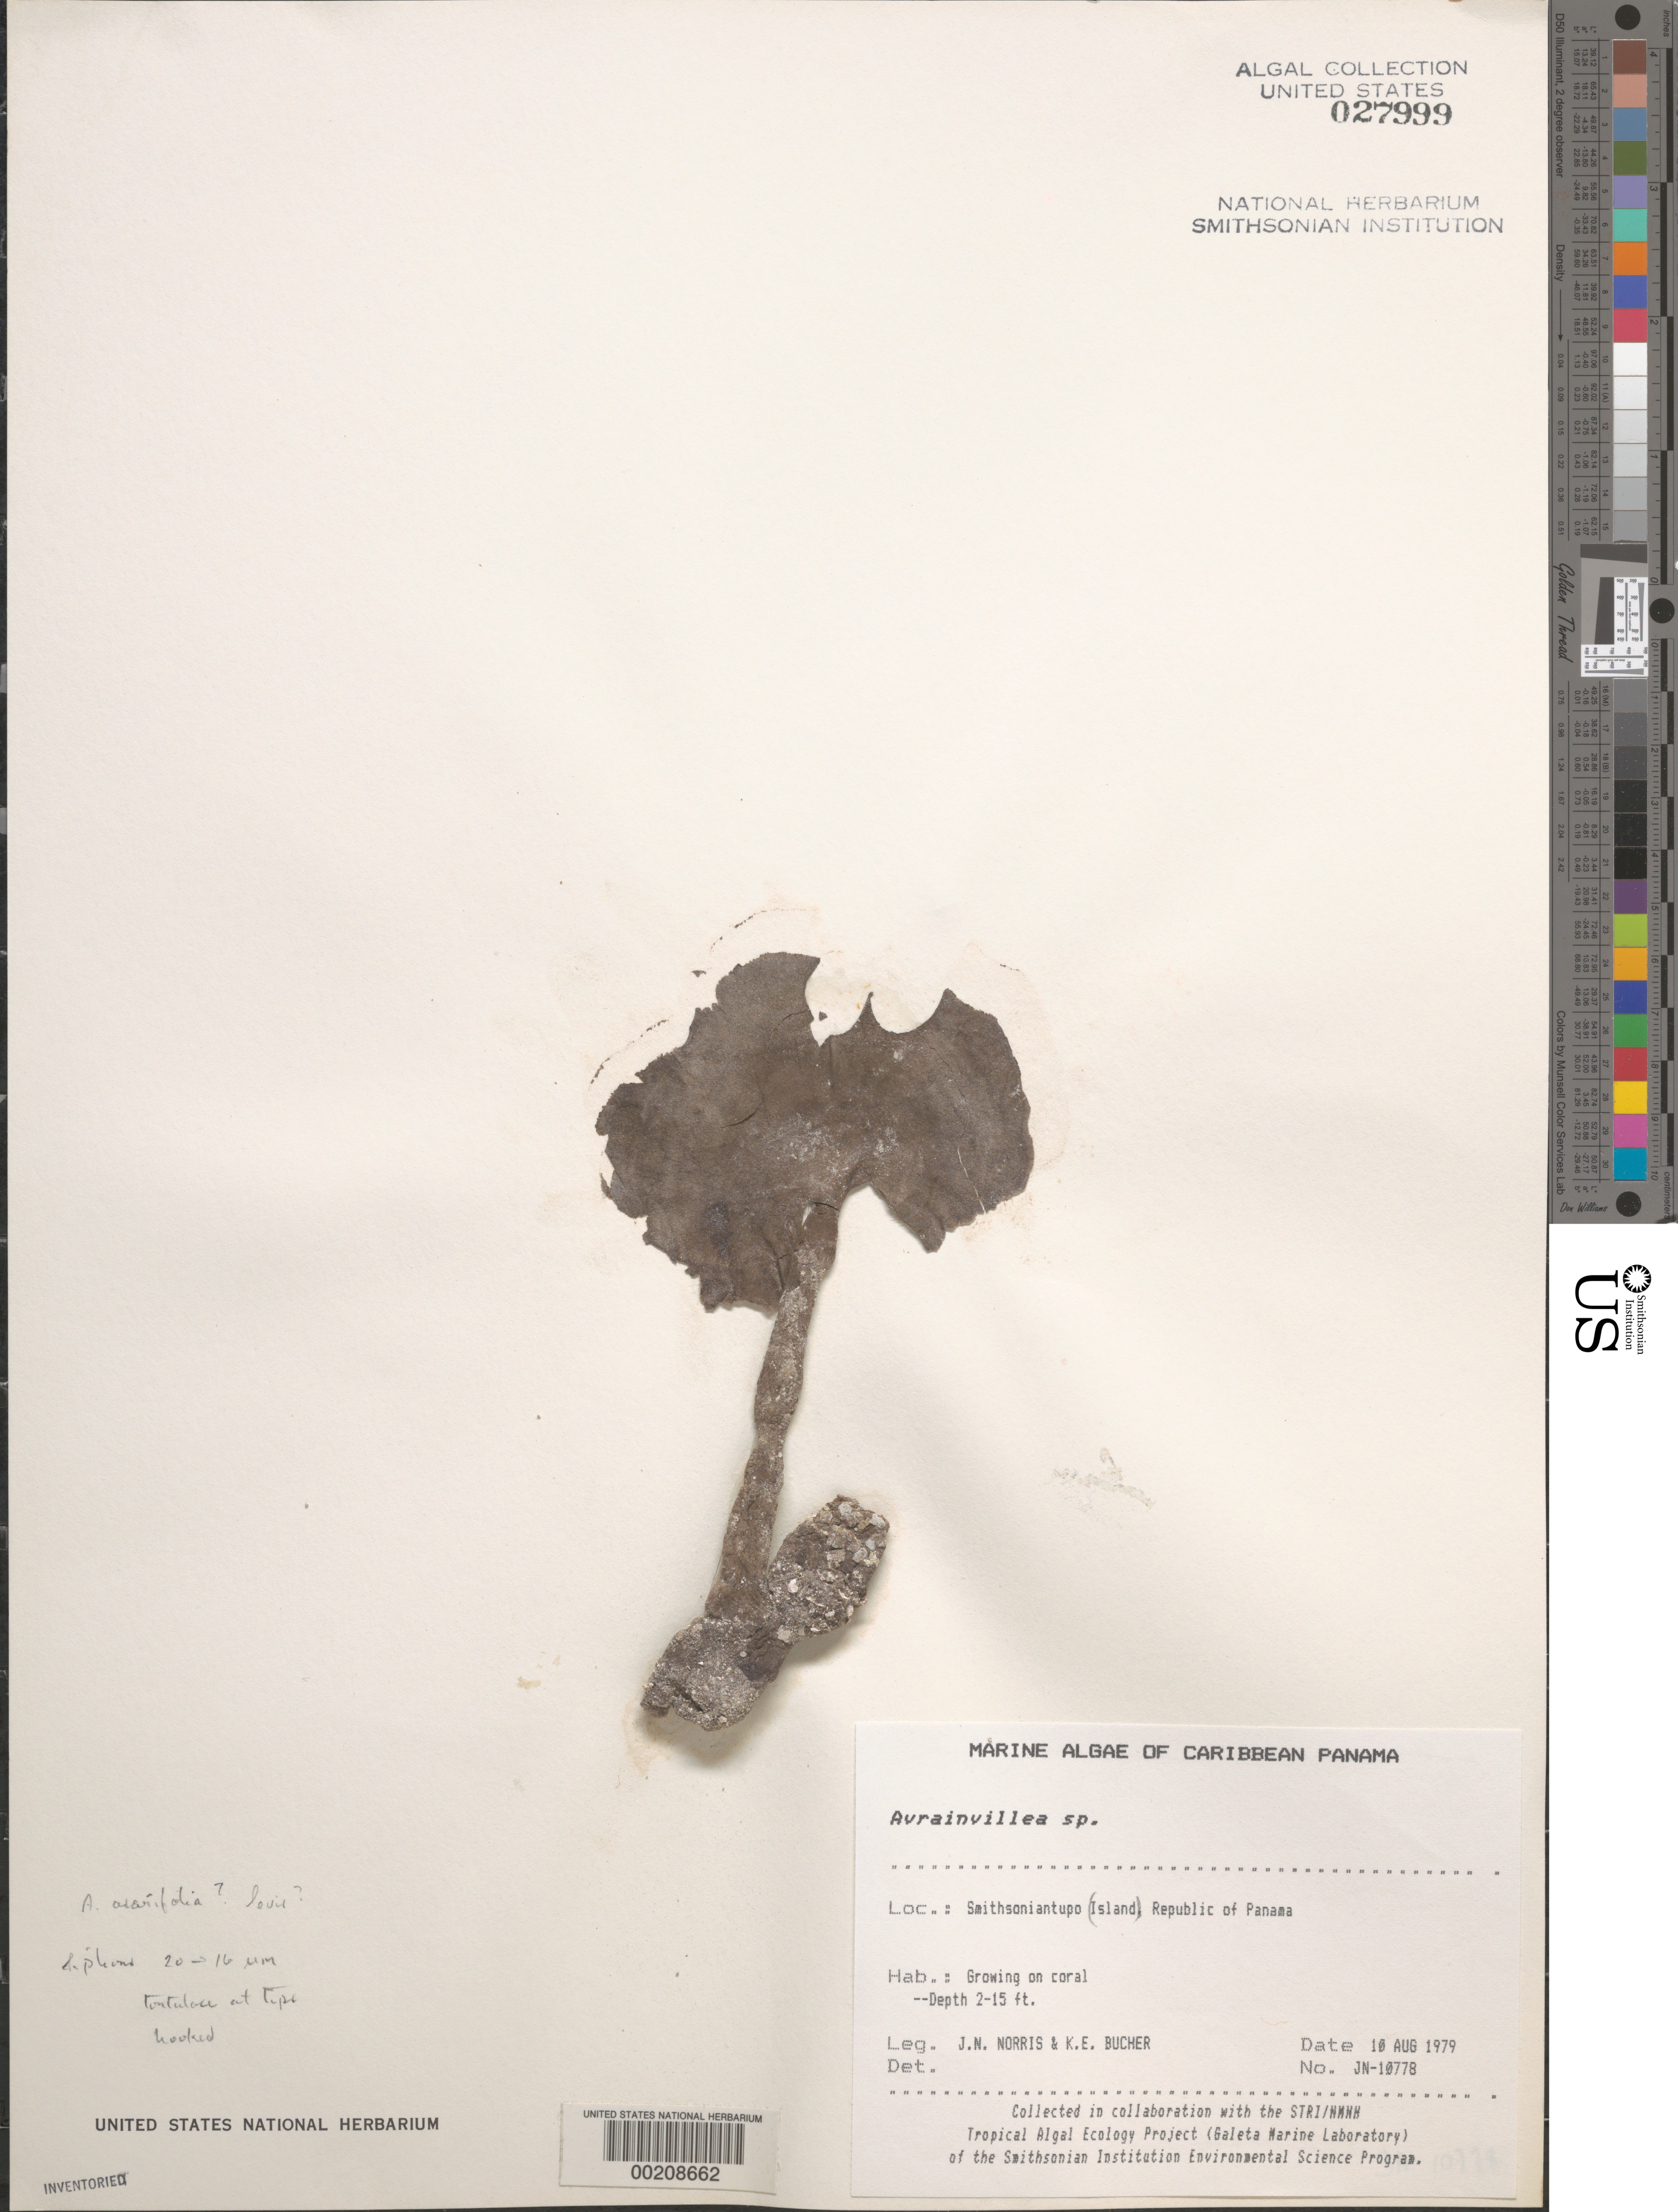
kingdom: Plantae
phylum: Chlorophyta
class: Ulvophyceae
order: Bryopsidales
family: Dichotomosiphonaceae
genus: Avrainvillea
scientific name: Avrainvillea sp.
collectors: J. N. Norris & K. E. Bucher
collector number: JN-10778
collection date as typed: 10 Aug 1979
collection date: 1979-08-10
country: Panama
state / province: Kuna Yala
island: Smithsoniantupo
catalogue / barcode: US 27999